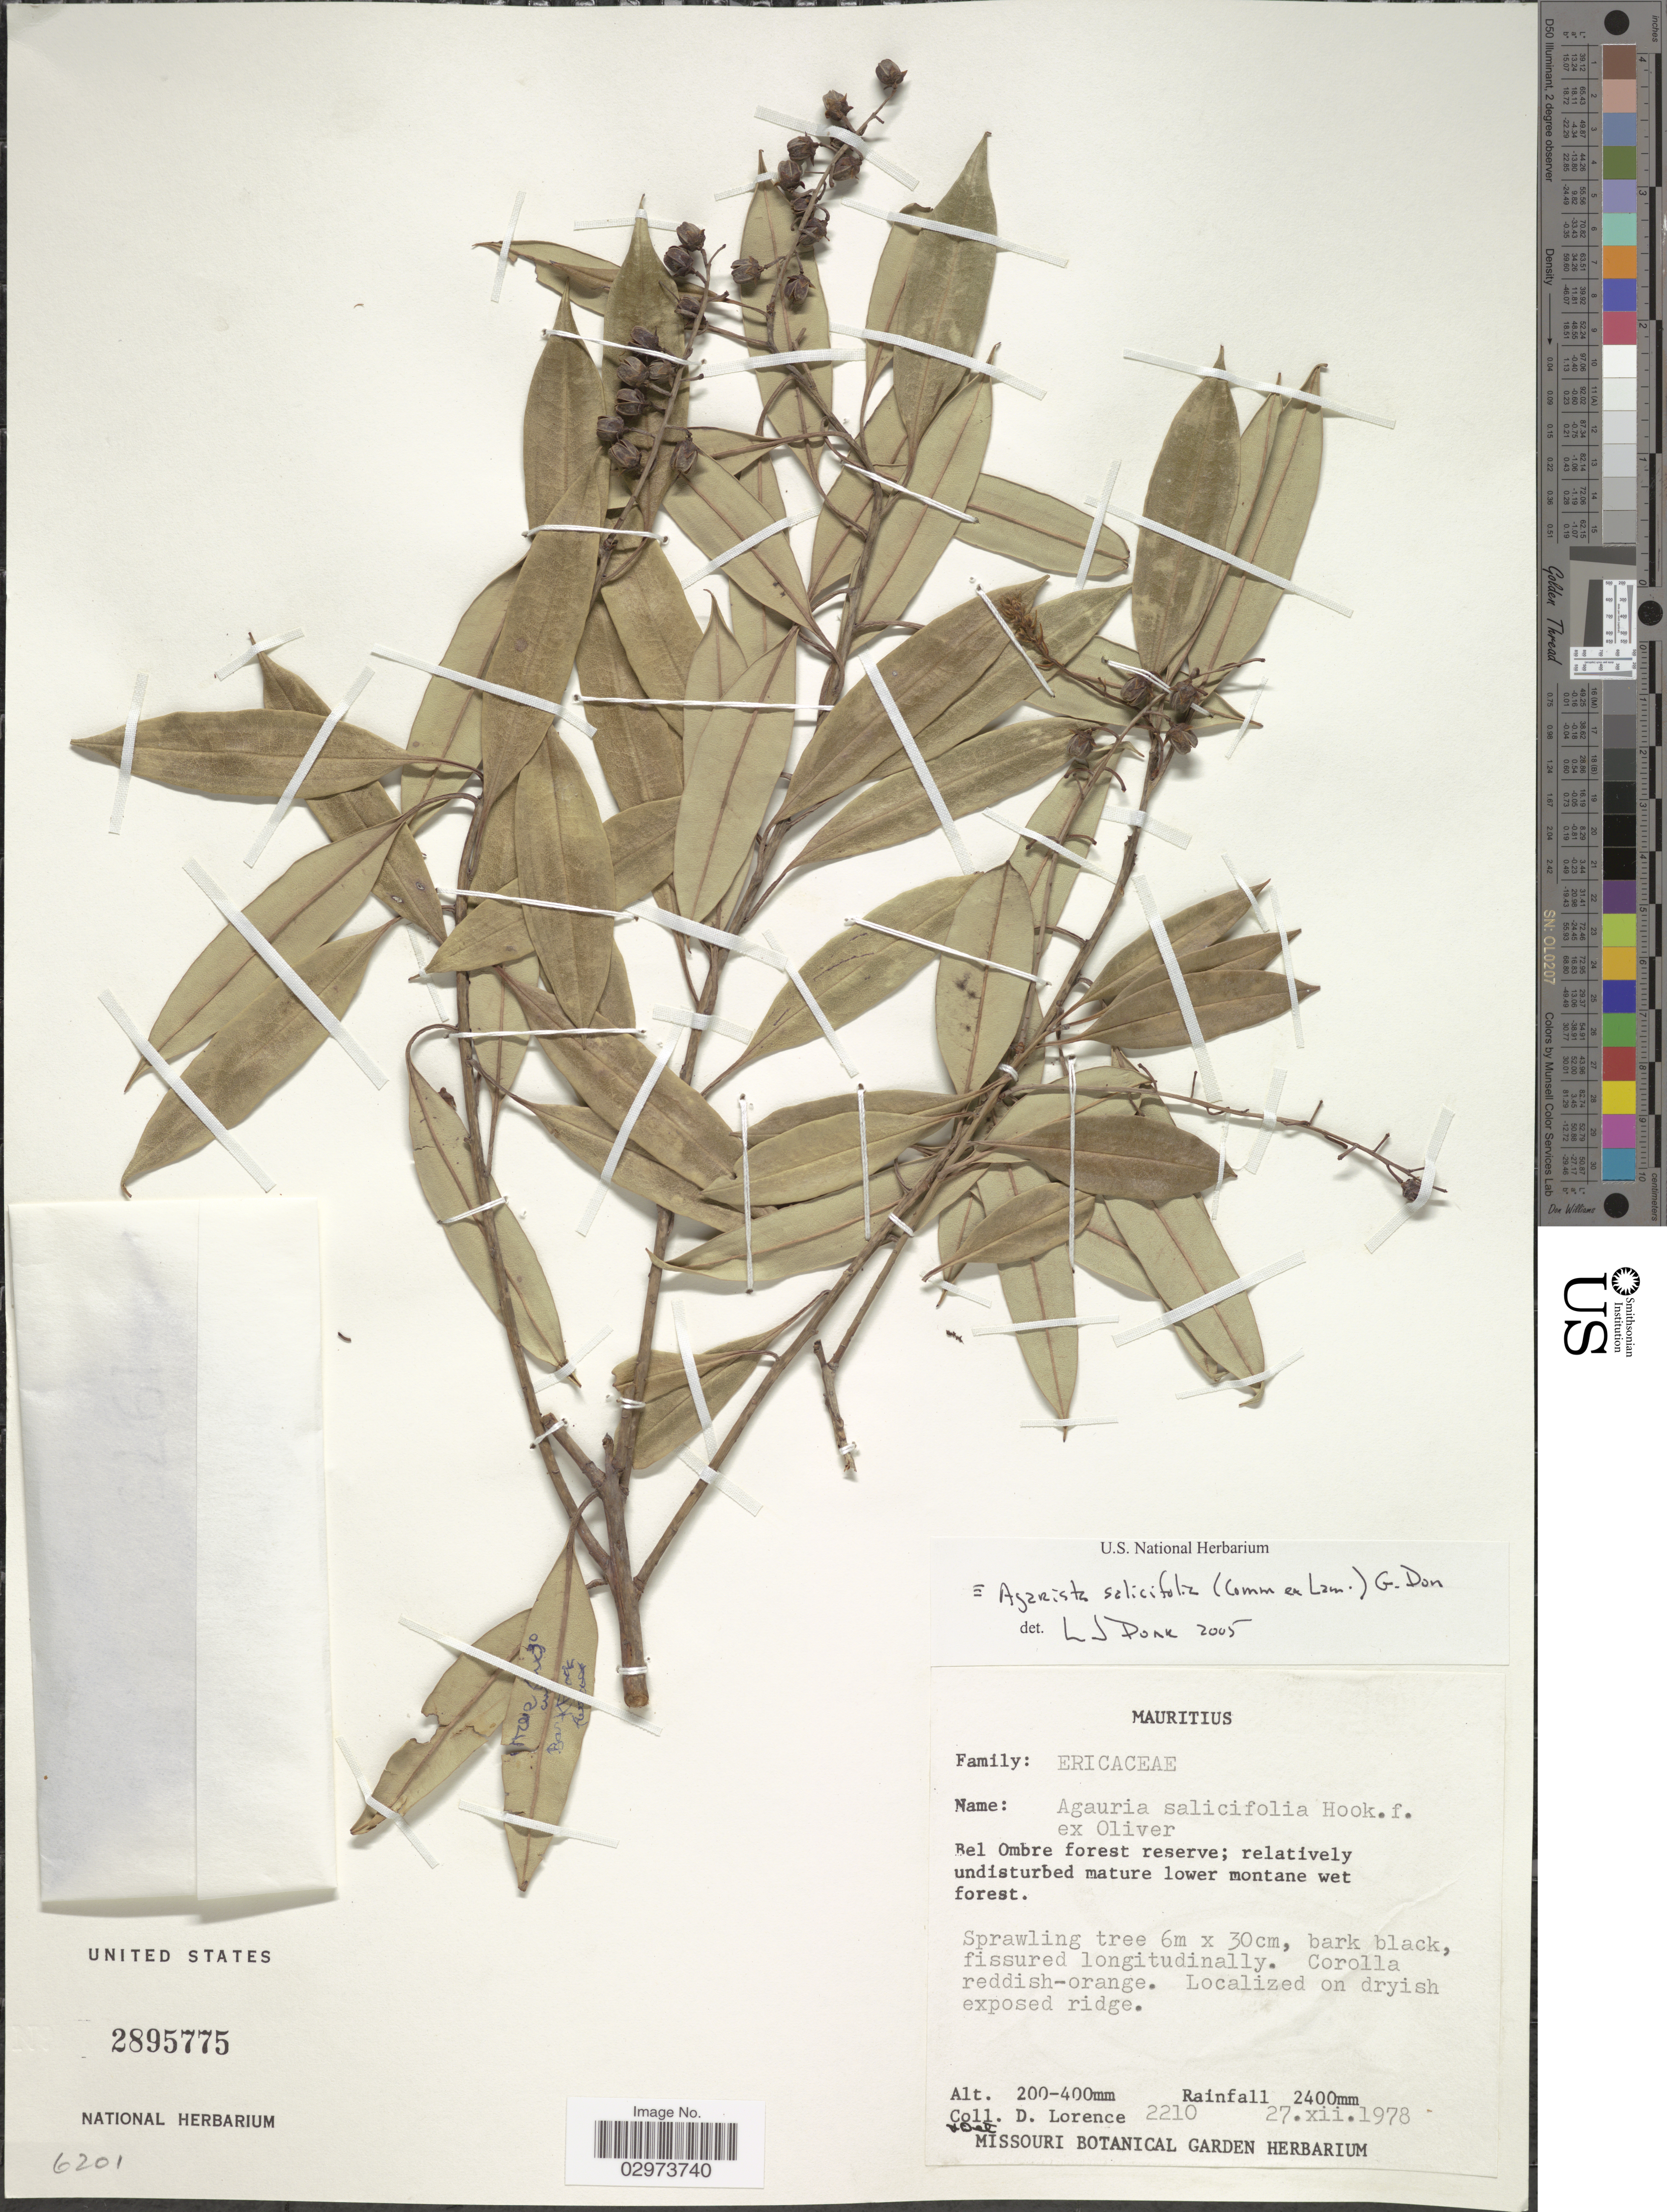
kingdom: Plantae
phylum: Tracheophyta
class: Magnoliopsida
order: Ericales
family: Ericaceae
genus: Agarista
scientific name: Agarista salicifolia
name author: (Lam.) G. Don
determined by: Dorr, L. J., (BOT), Smithsonian Institution - National Museum of Natural History (UNITED STATES)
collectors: D. Lorence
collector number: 2210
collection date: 1978-12-27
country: Mauritius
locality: Bel Ombre forest reserve.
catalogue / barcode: US 2895775